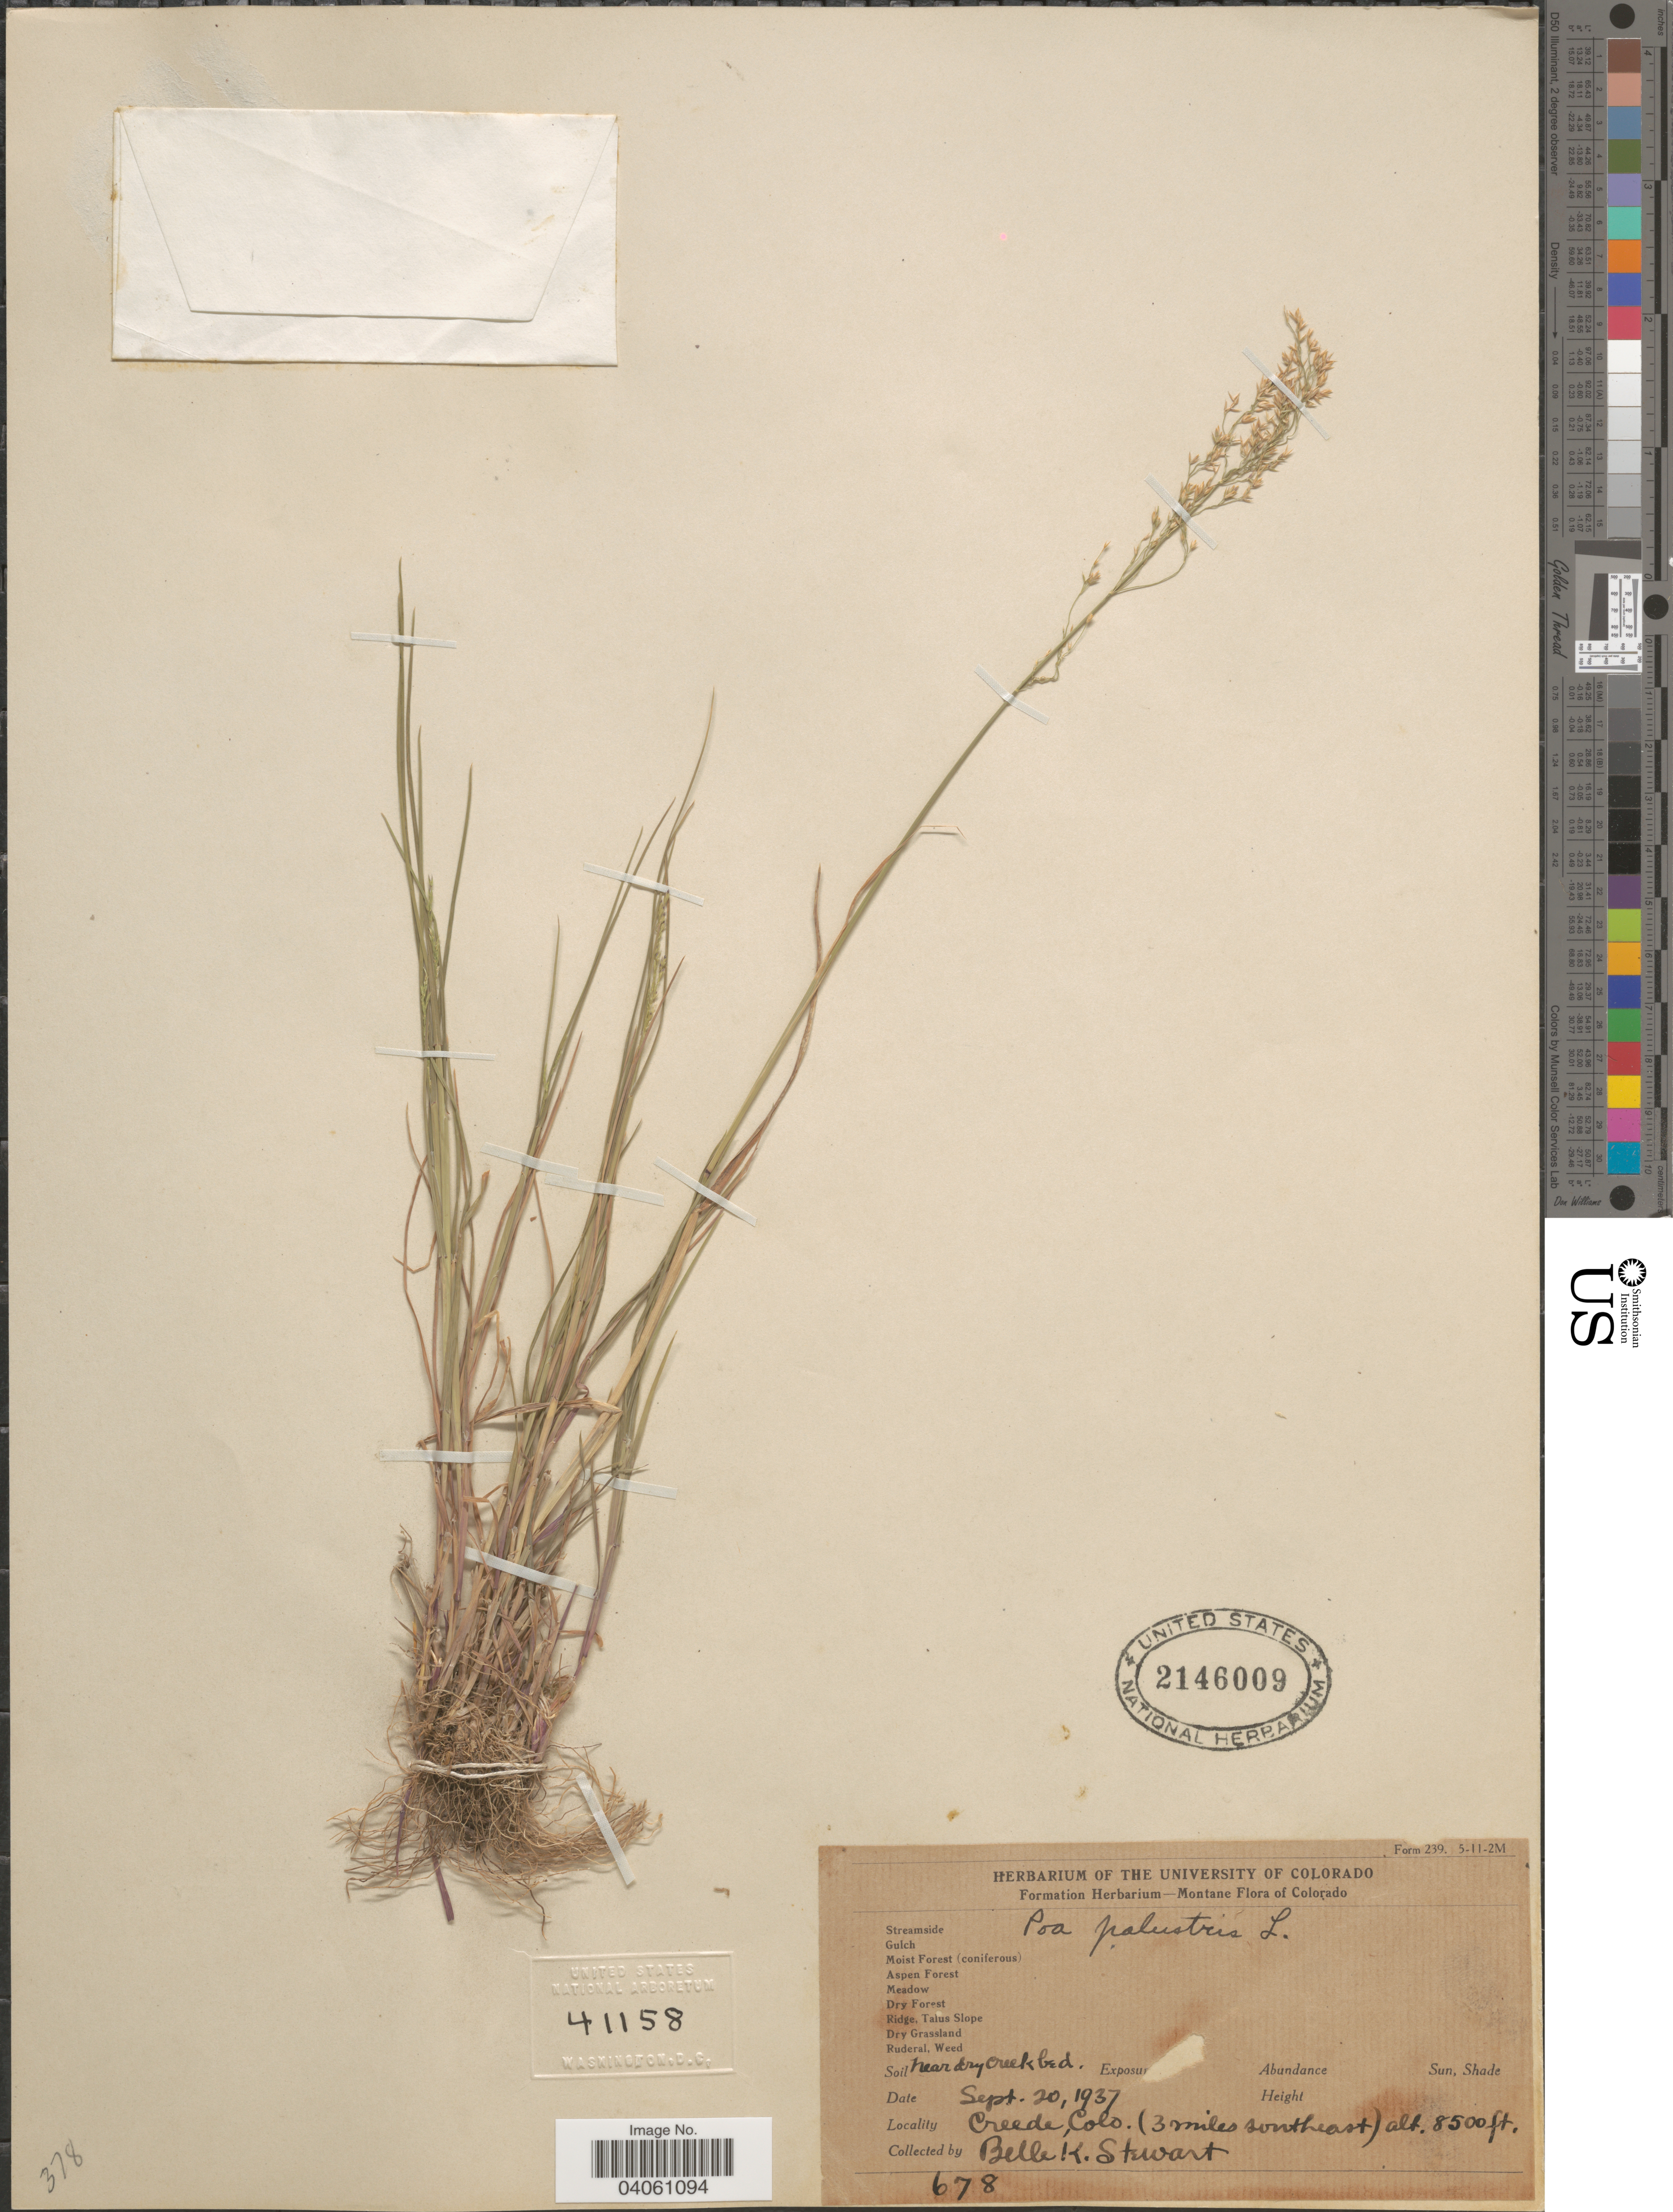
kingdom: Plantae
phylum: Tracheophyta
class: Liliopsida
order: Poales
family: Poaceae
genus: Poa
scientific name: Poa palustris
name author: L.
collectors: B. Stewart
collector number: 678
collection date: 1937-09-20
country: United States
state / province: Colorado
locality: Creede (3 miles southeast).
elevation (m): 2591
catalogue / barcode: US 2146009